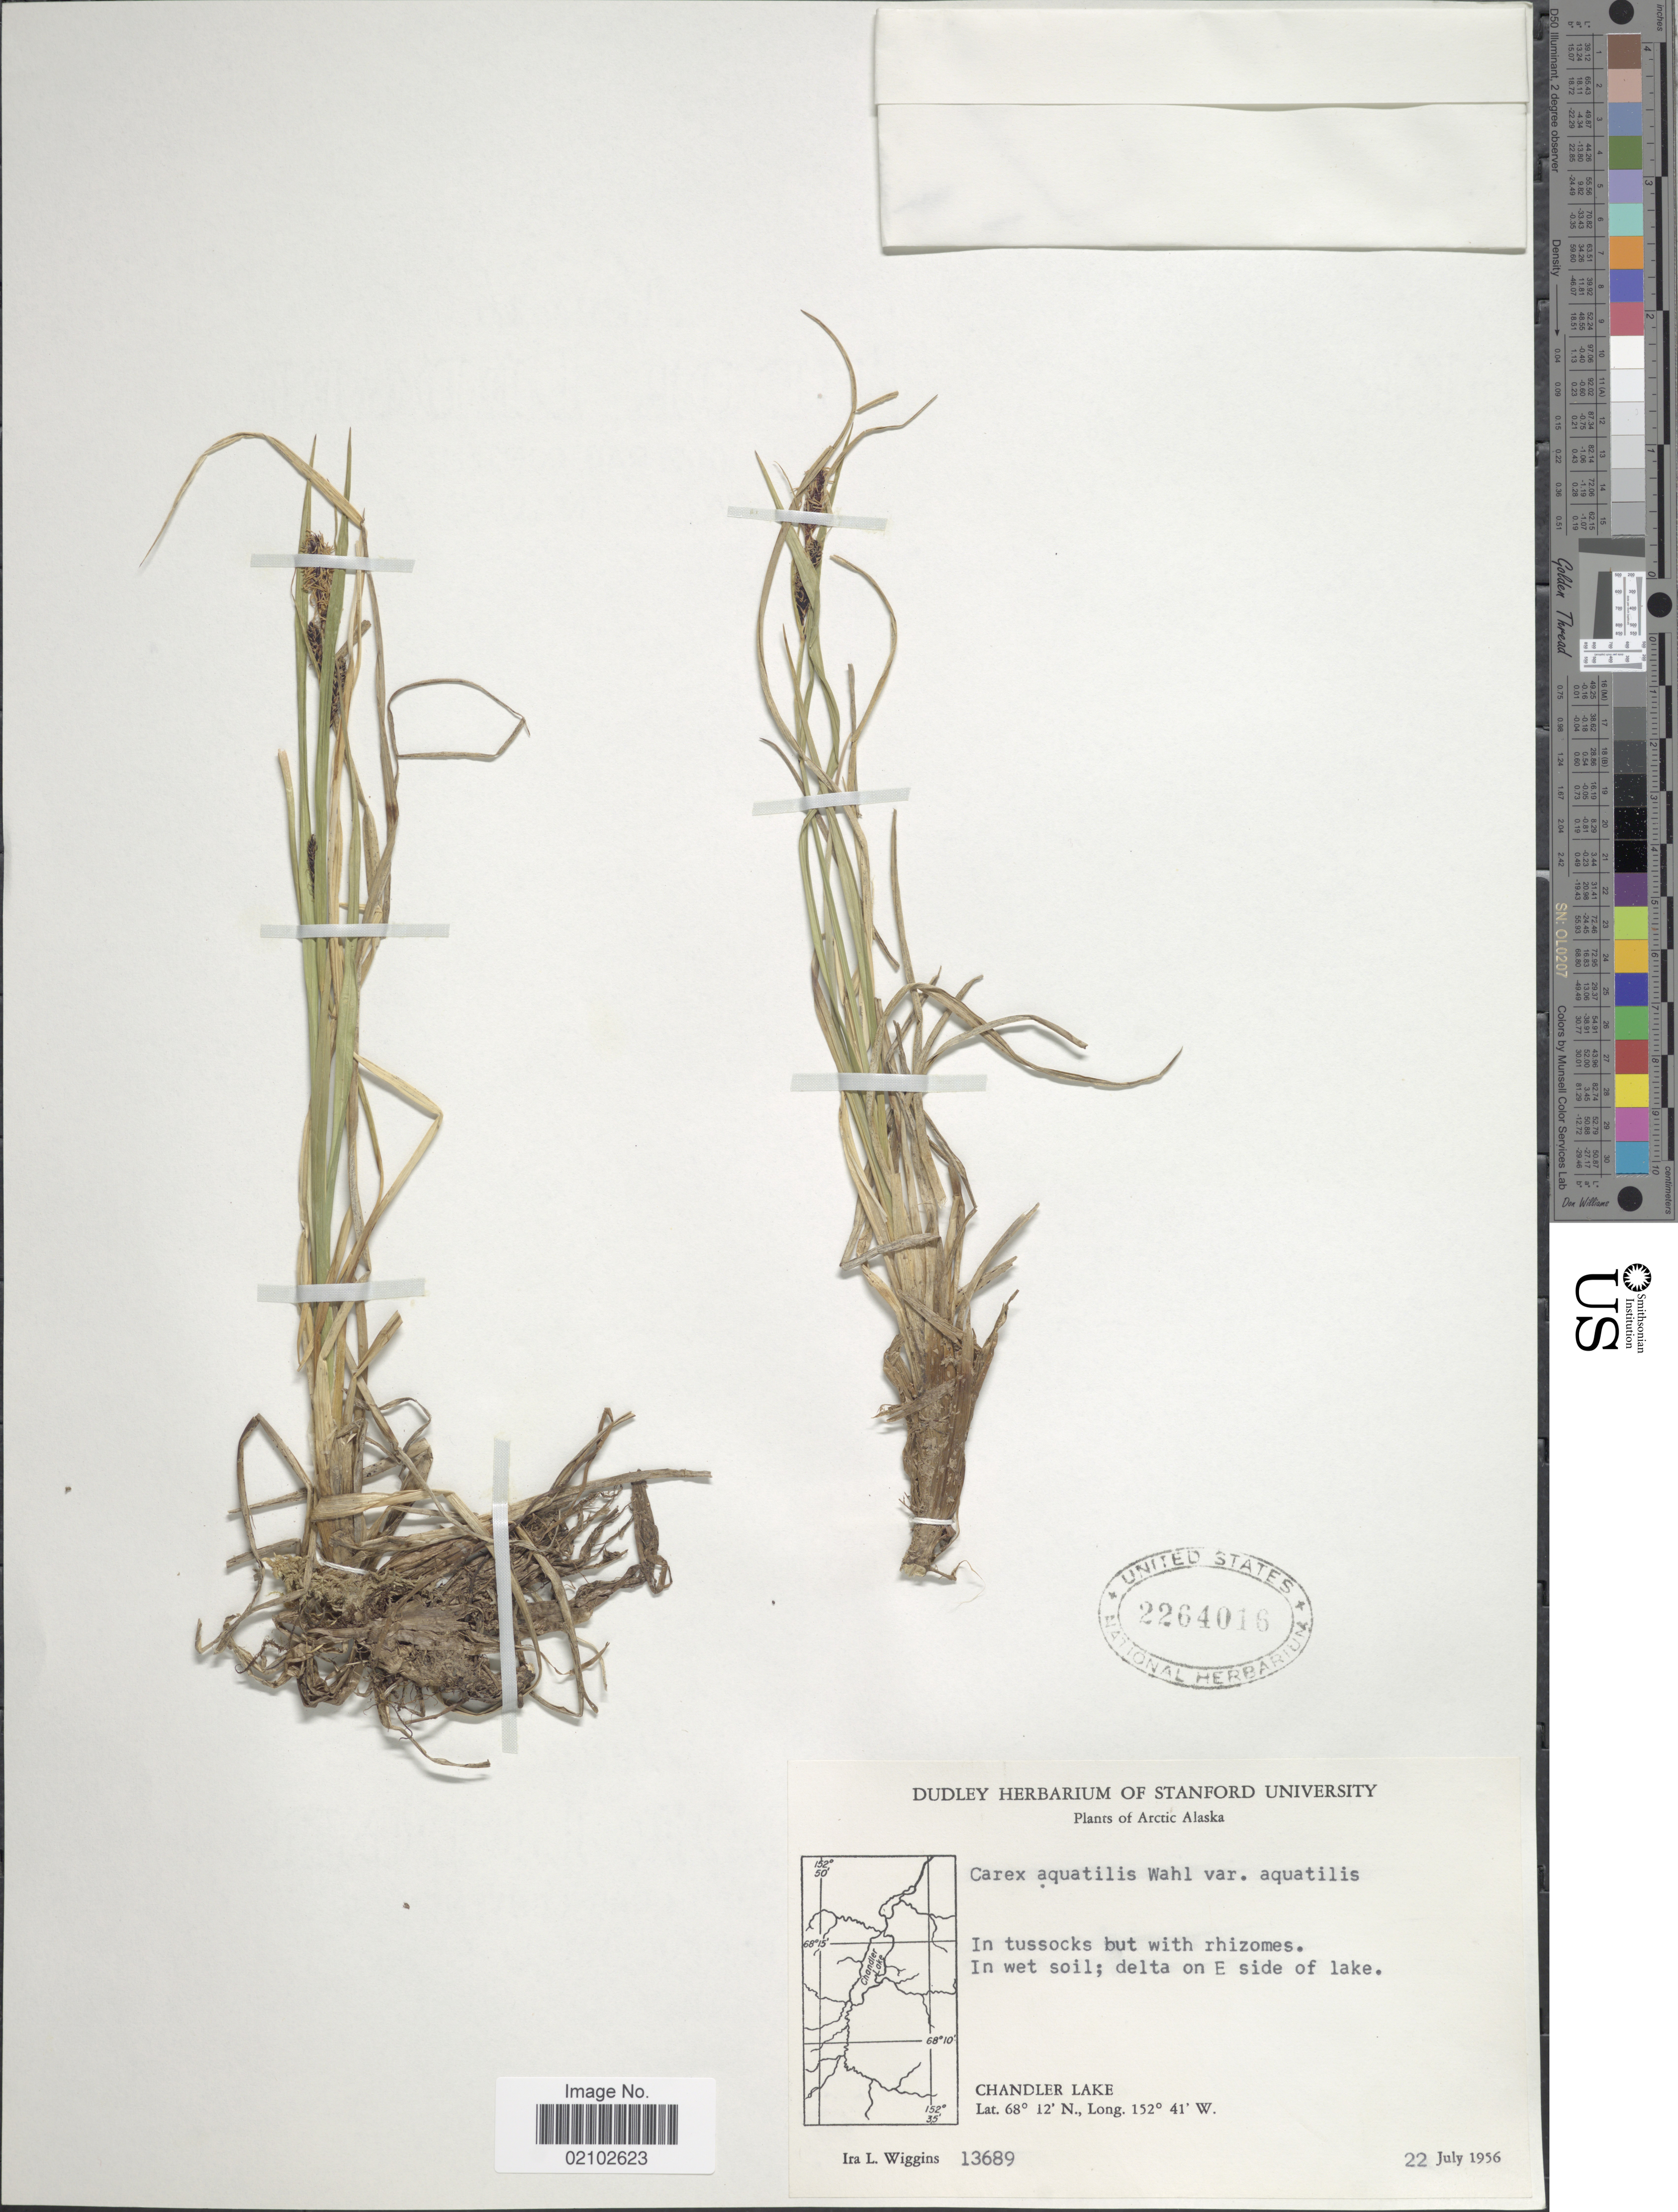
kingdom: Plantae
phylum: Tracheophyta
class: Liliopsida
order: Poales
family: Cyperaceae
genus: Carex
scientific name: Carex aquatilis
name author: Wahlenb.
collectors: I. L. Wiggins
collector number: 13689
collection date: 1956-07-22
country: United States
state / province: Alaska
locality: Arctic Alaska, delta on E side of lake, Chandler Lake.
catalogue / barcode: US 2264016